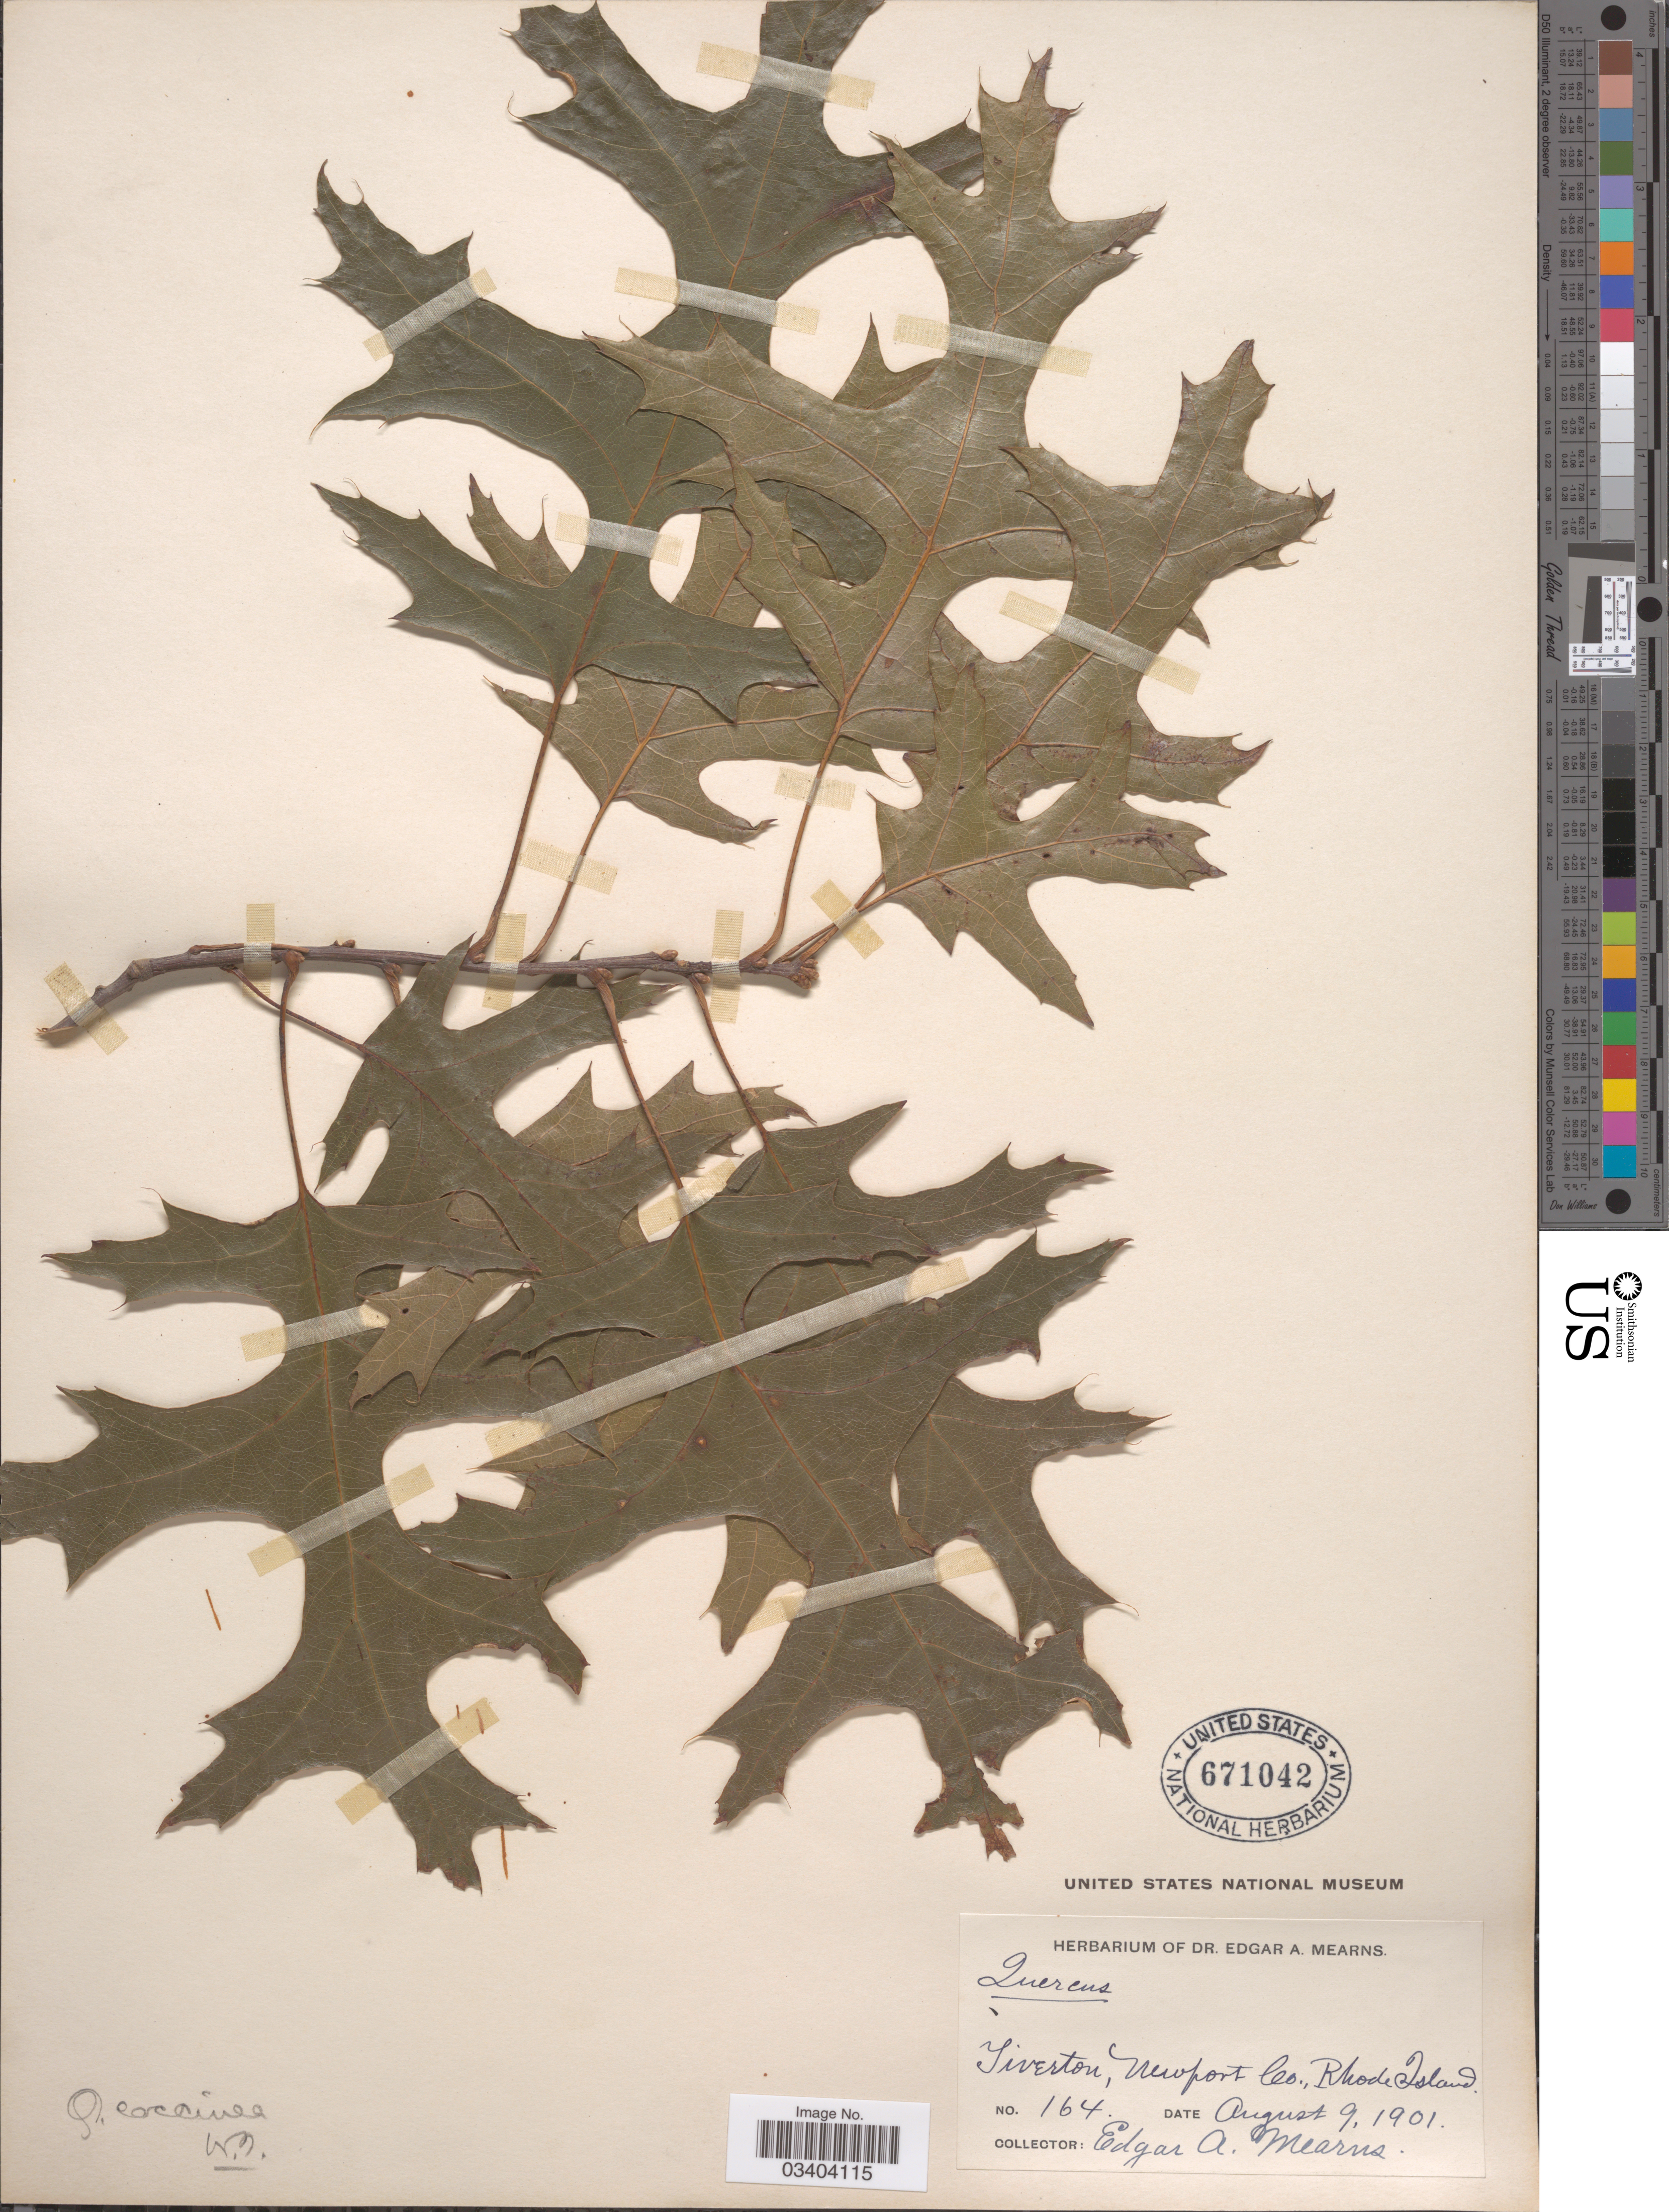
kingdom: Plantae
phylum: Tracheophyta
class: Magnoliopsida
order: Fagales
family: Fagaceae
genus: Quercus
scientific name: Quercus coccinea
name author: Münchh.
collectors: E. A. Mearns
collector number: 164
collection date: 1901-08-09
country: United States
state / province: Rhode Island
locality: Tiverton, Newport Co.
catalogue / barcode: US 671042